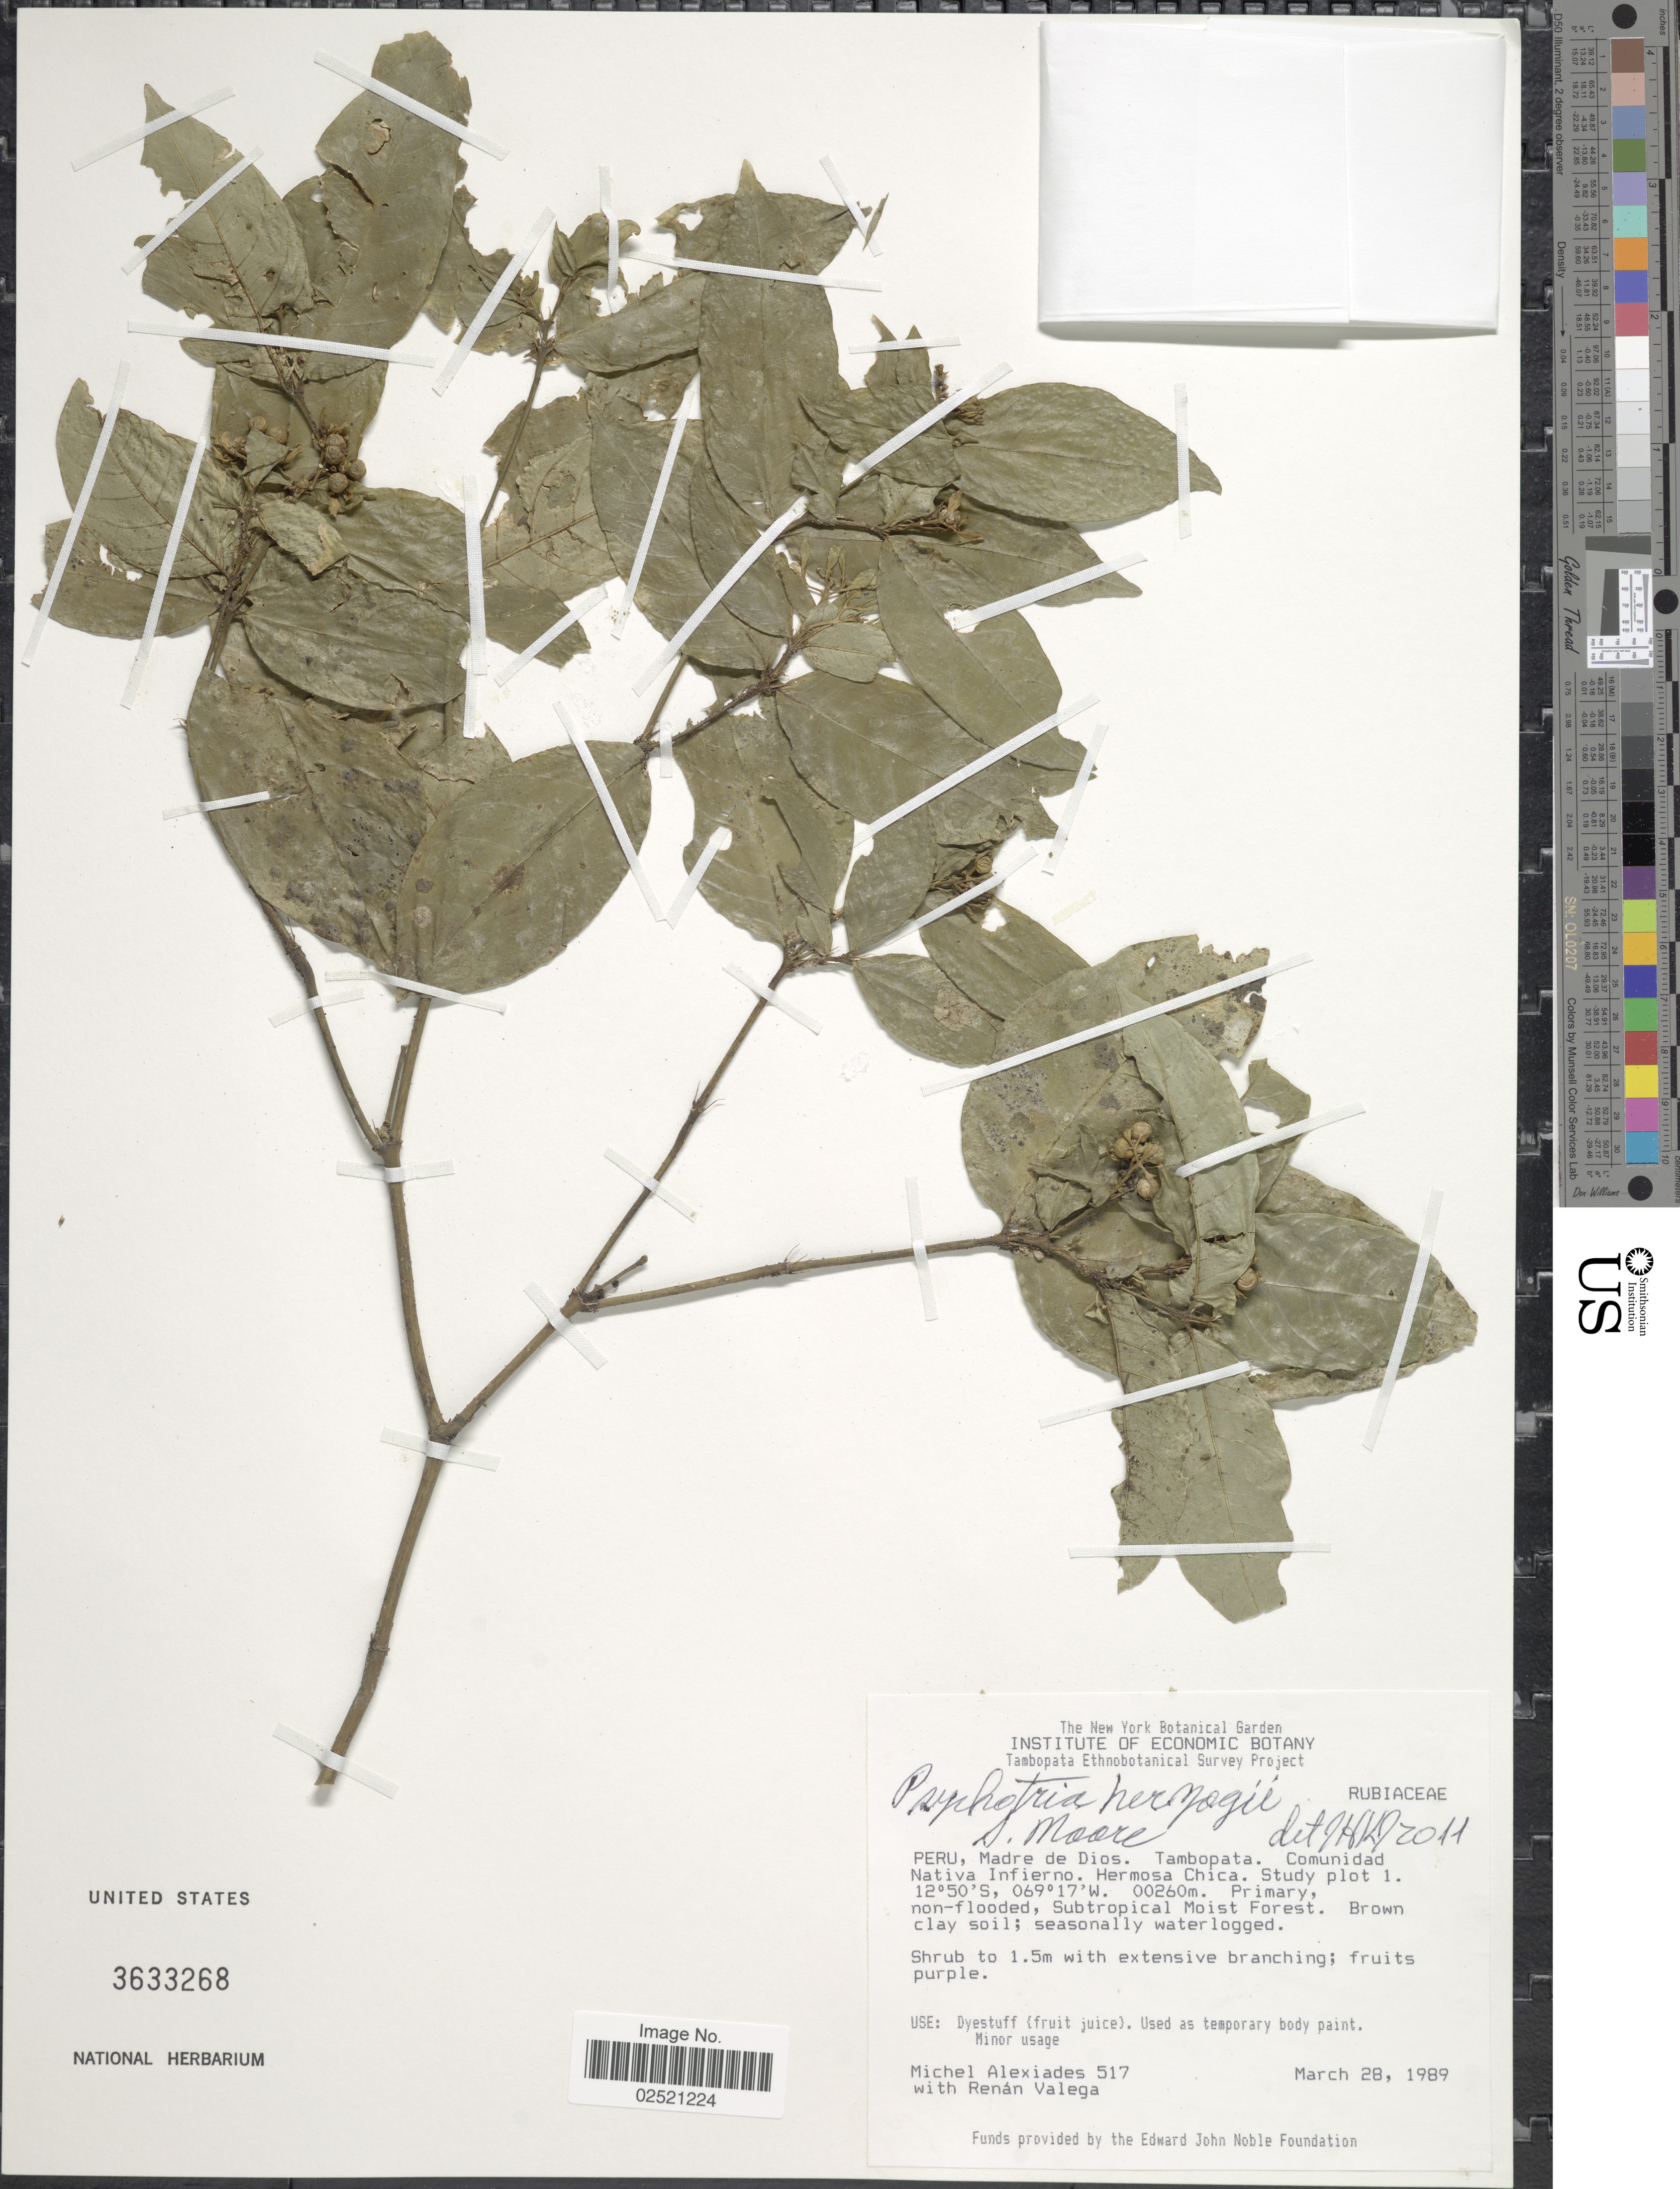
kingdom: Plantae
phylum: Tracheophyta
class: Magnoliopsida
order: Gentianales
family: Rubiaceae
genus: Psychotria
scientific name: Psychotria herzogii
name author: S. Moore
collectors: M. Alexiades & R. Valega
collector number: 517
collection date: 1989-03-28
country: Peru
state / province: Madre de Dios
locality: Tambopata, Comunidad Nativa Infierno, Hermosa Chica, Study plot 1.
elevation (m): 260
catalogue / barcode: US 3633268